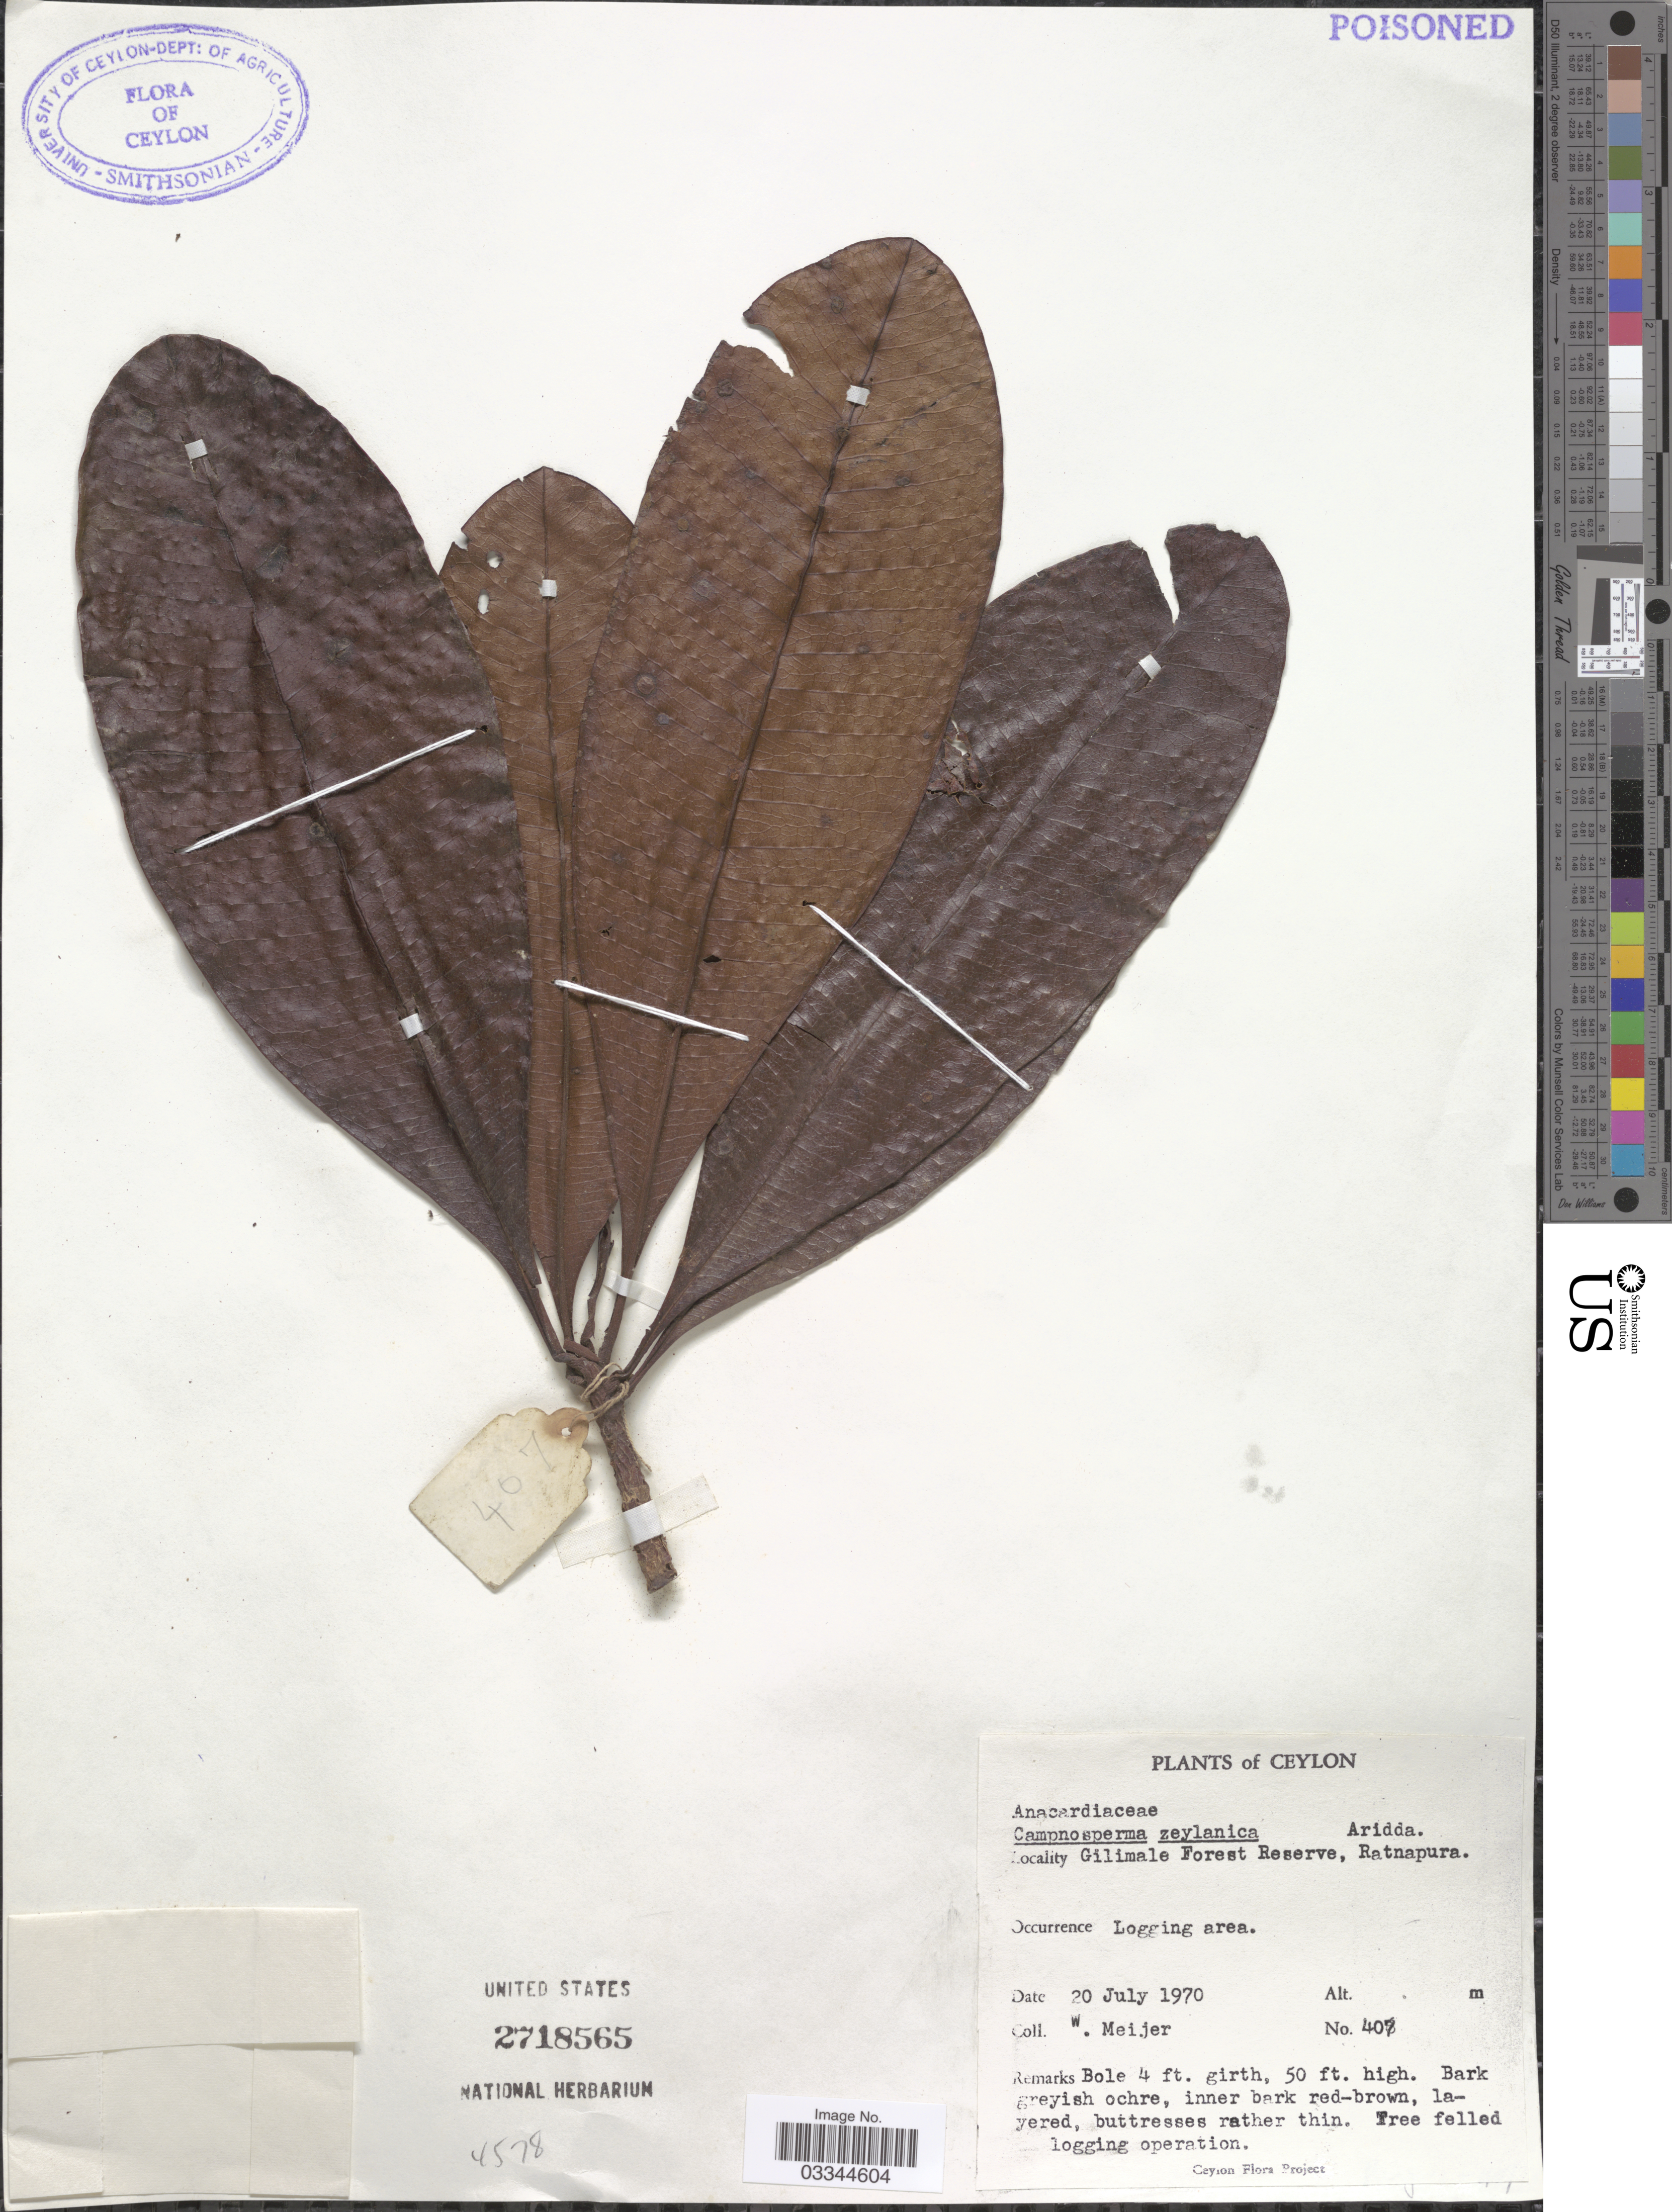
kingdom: Plantae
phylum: Tracheophyta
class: Magnoliopsida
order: Sapindales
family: Anacardiaceae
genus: Campnosperma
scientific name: Campnosperma zeylanicum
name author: Thwaites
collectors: W. Meijer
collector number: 407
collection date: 1970-07-20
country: Sri Lanka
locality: Ceylon. Gilimale Forest Reserve, Ratnapura.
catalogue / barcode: US 2718565